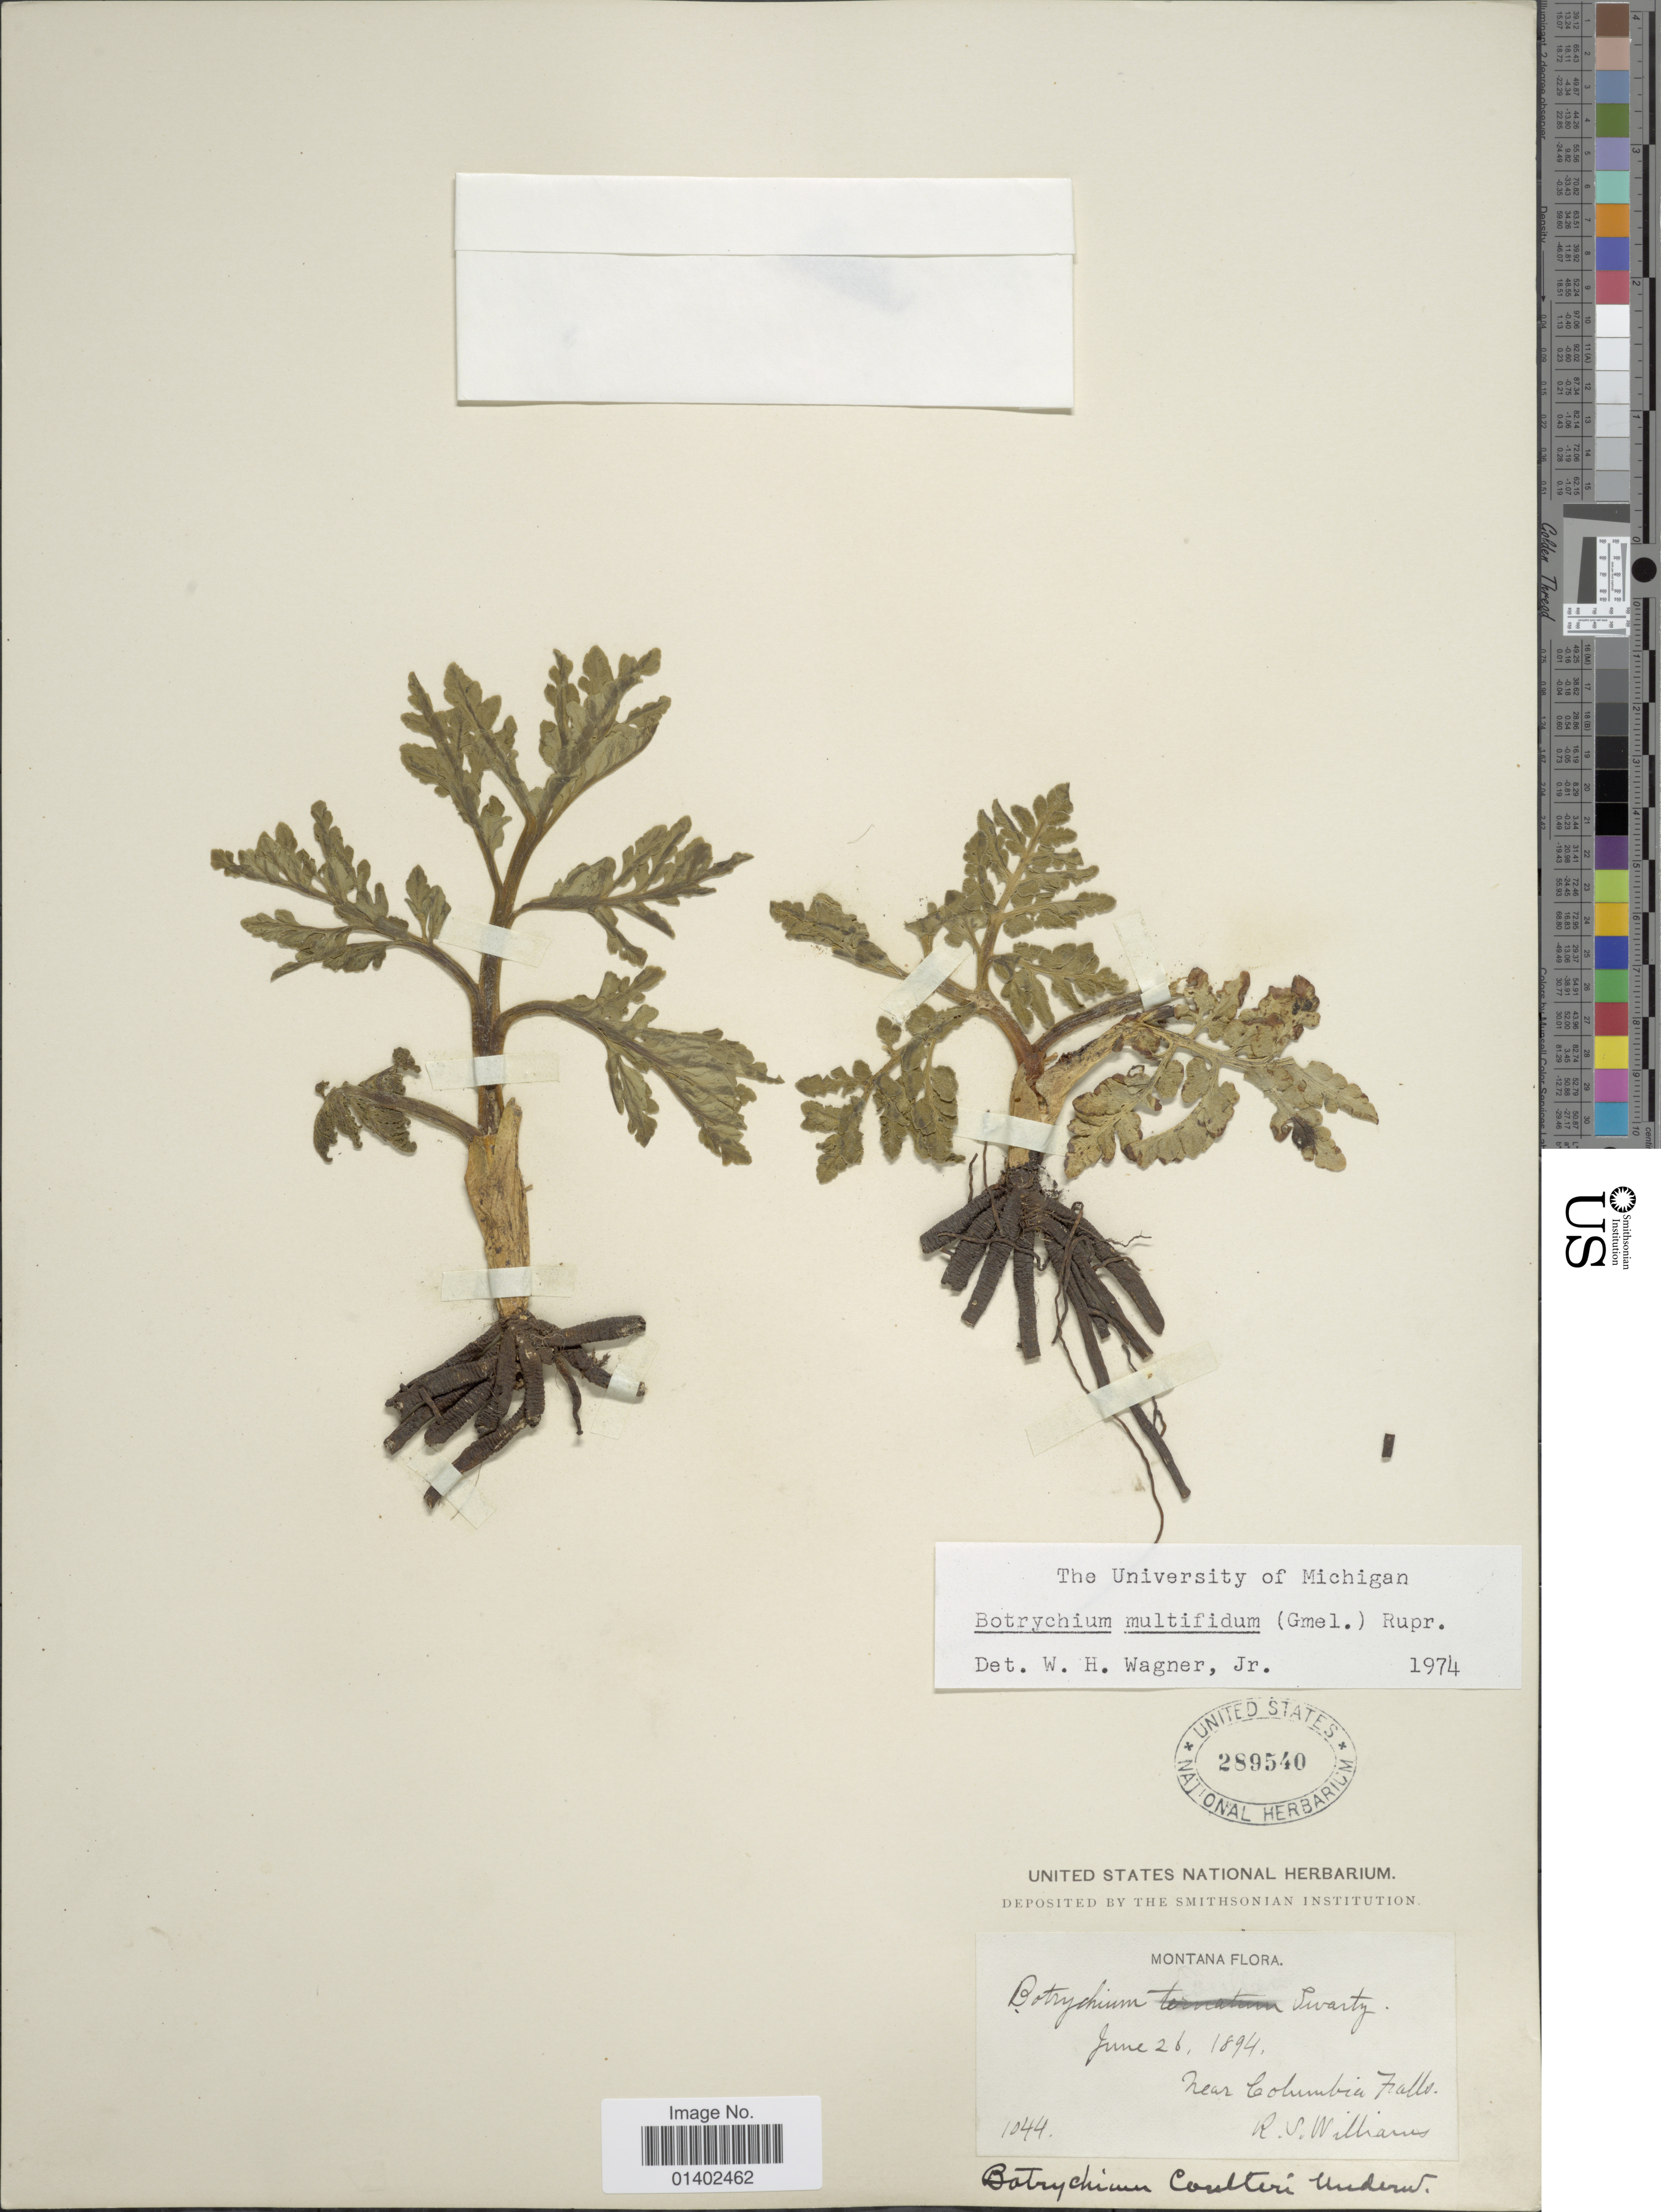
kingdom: Plantae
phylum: Tracheophyta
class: Polypodiopsida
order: Ophioglossales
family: Ophioglossaceae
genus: Botrychium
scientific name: Botrychium multifidum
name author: (J.F. Gmel.) Rupr.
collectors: R. S. Williams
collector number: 1044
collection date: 1894-06-26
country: United States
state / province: Montana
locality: Near Colombia Falls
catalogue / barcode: US 289540